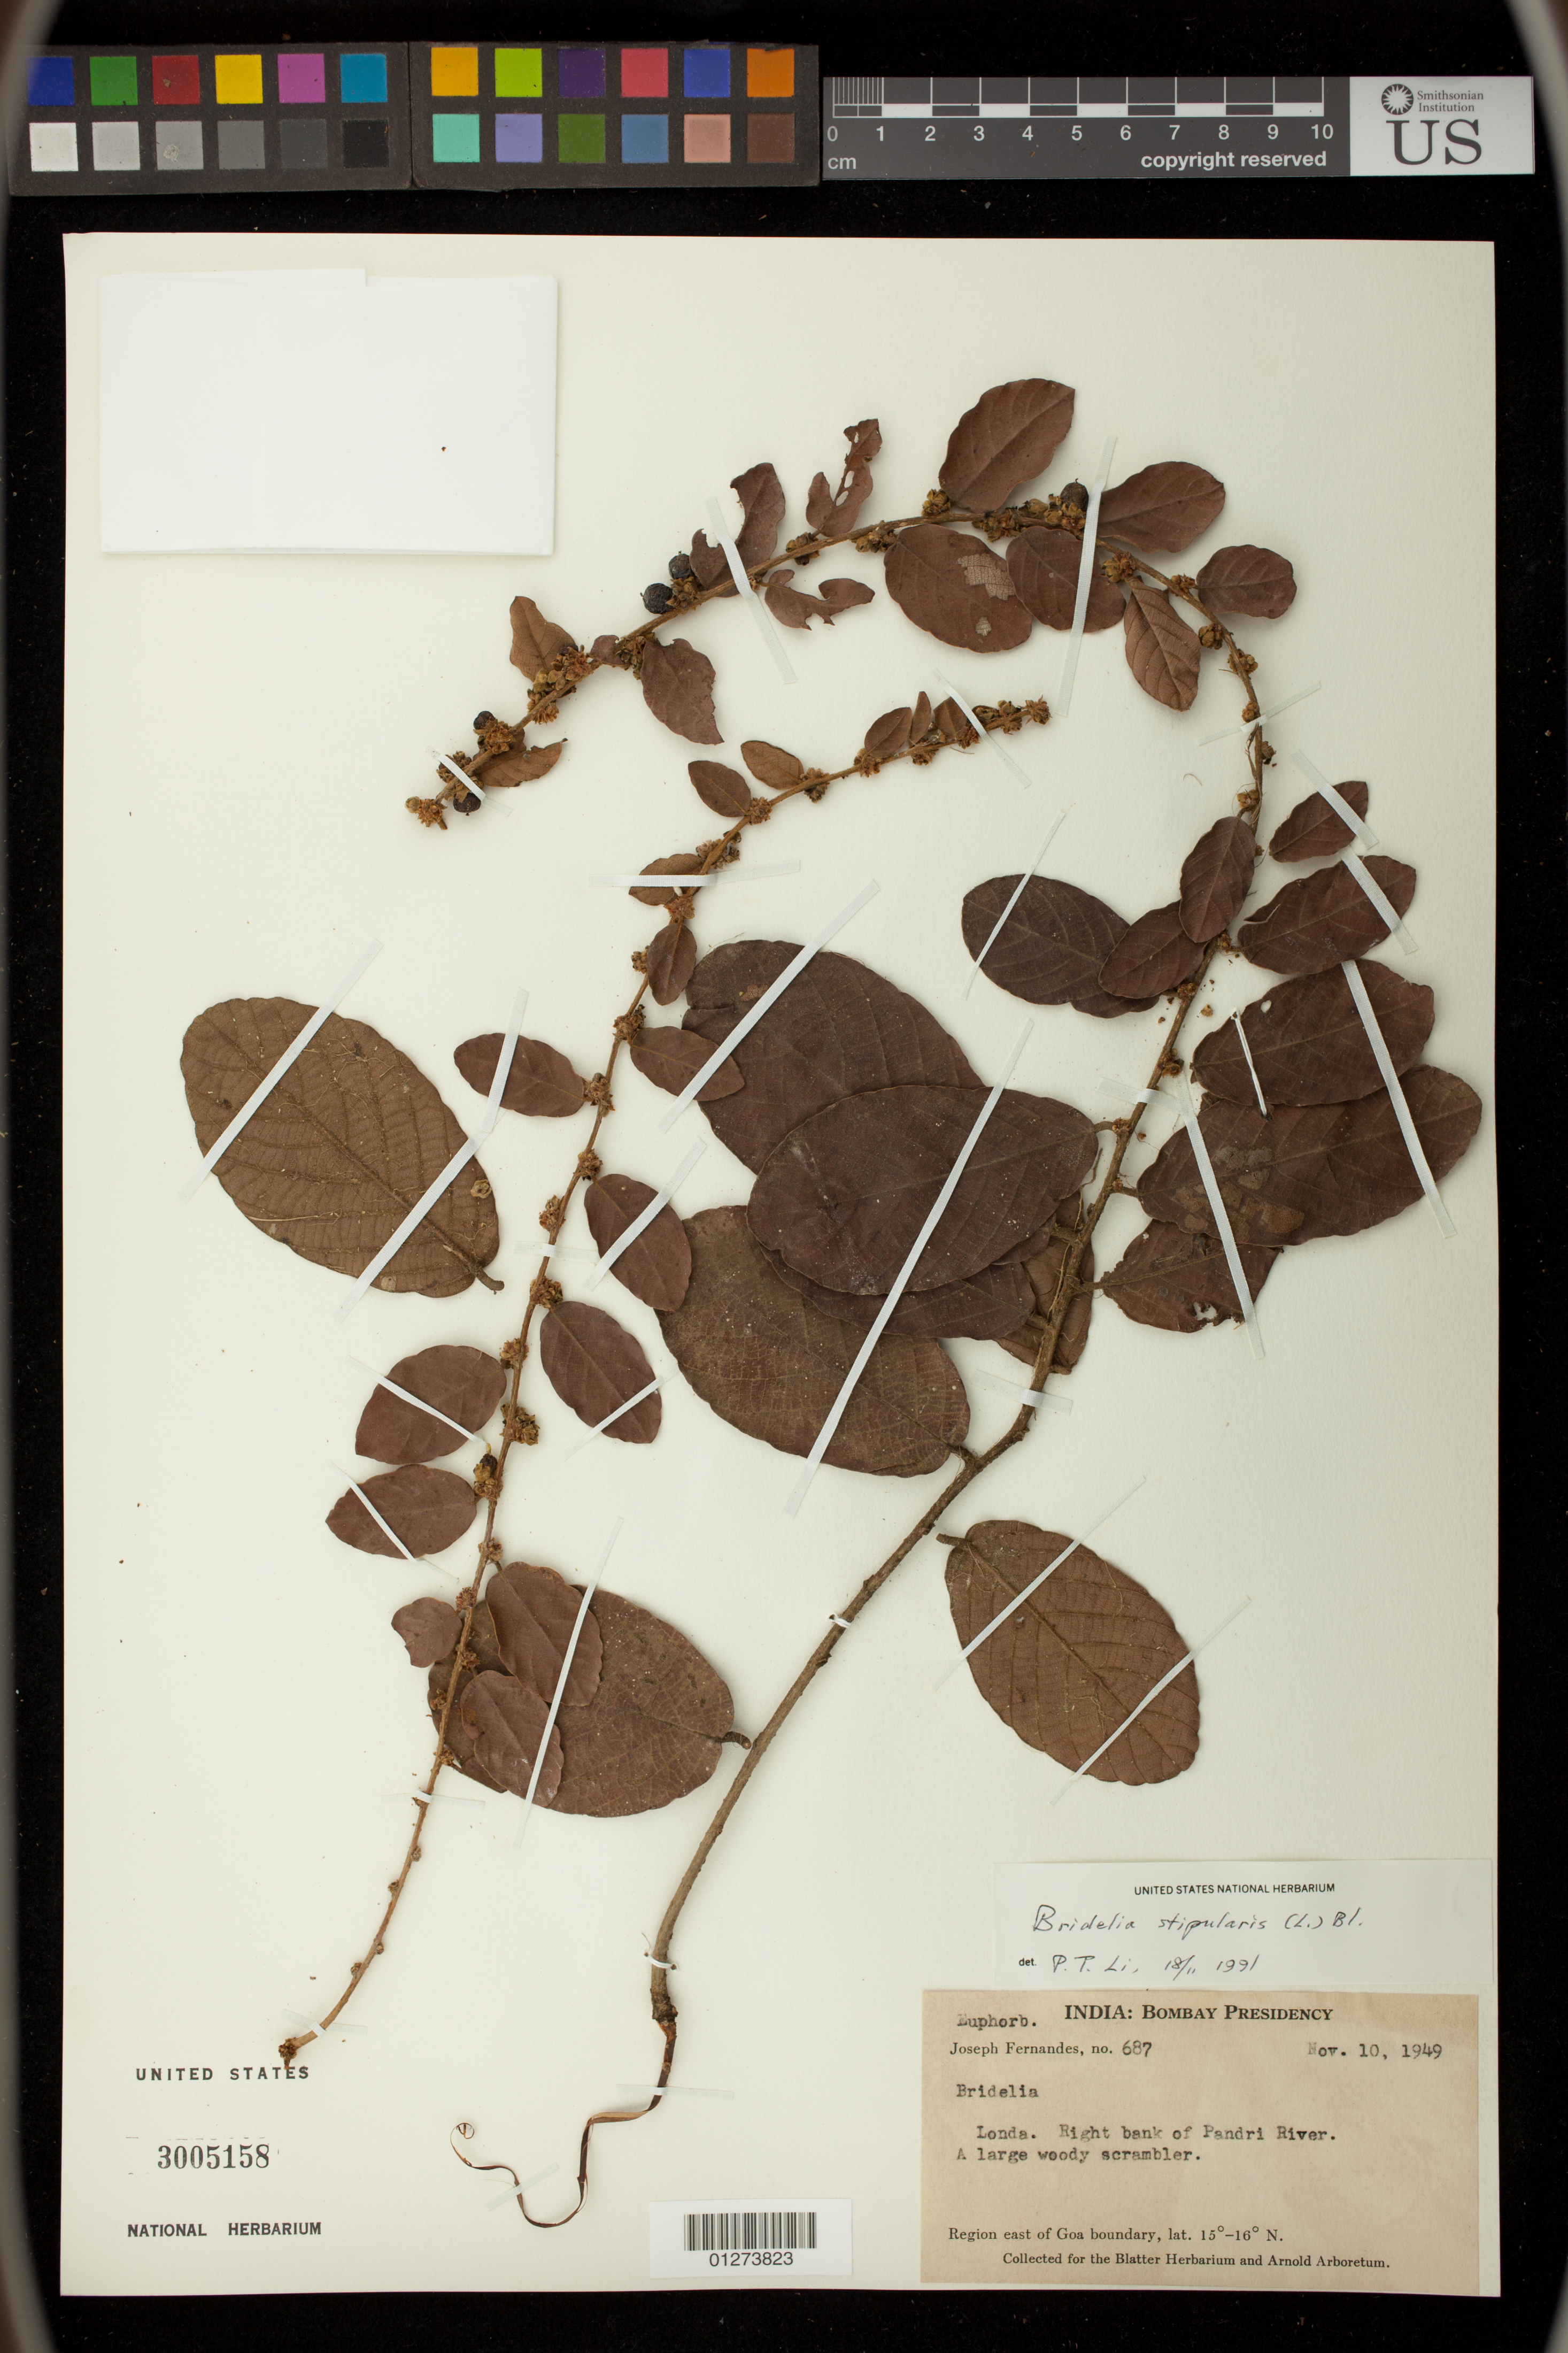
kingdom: Plantae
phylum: Tracheophyta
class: Magnoliopsida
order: Malpighiales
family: Phyllanthaceae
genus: Bridelia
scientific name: Bridelia stipularis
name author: (L.) Blume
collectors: J. Fernandes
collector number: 687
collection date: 1949-11-10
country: India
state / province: Karnataka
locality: Londa. Right bank of Pandri River. Region east of Goa boundary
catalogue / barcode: US 3005158